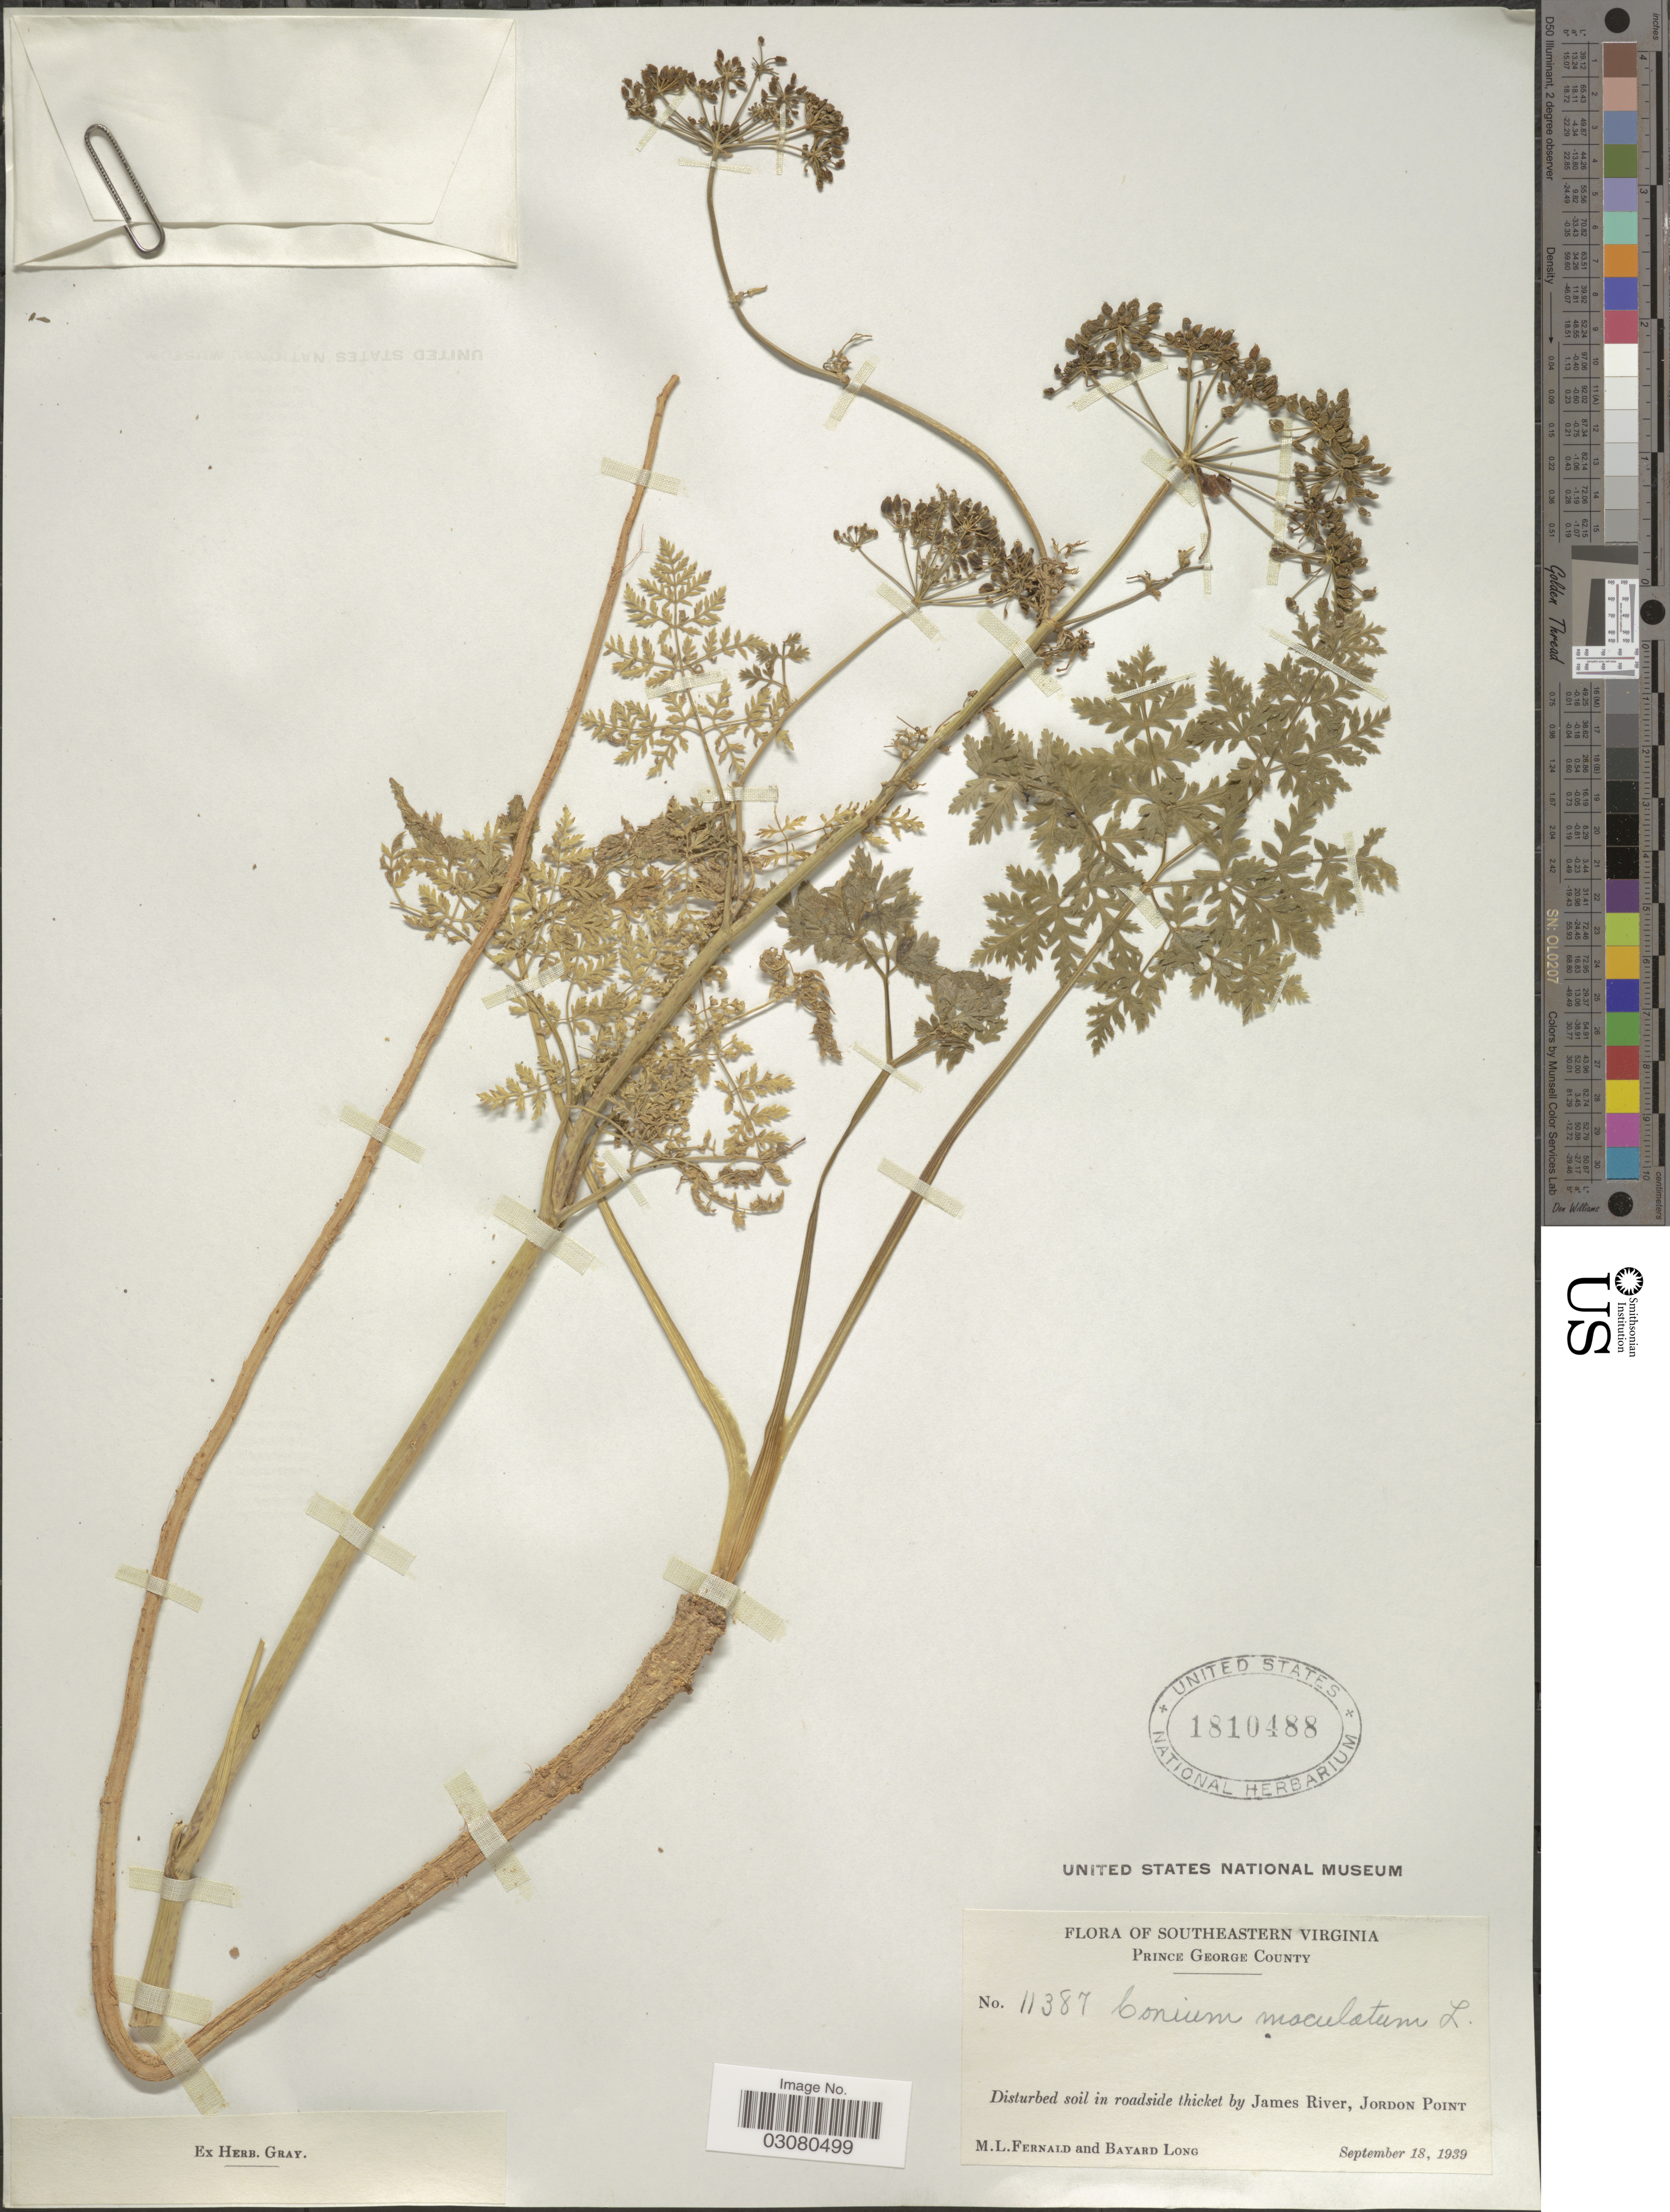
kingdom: Plantae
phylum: Tracheophyta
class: Magnoliopsida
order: Apiales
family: Apiaceae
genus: Conium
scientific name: Conium maculatum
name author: L.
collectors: M. L. Fernald & B. Long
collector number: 11387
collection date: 1939-09-18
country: United States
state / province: Virginia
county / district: Prince George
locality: Southeastern Virginia. Prince George County. Disturbed soil in roadside thicket by James River, Jordon Point.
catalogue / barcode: US 1810488